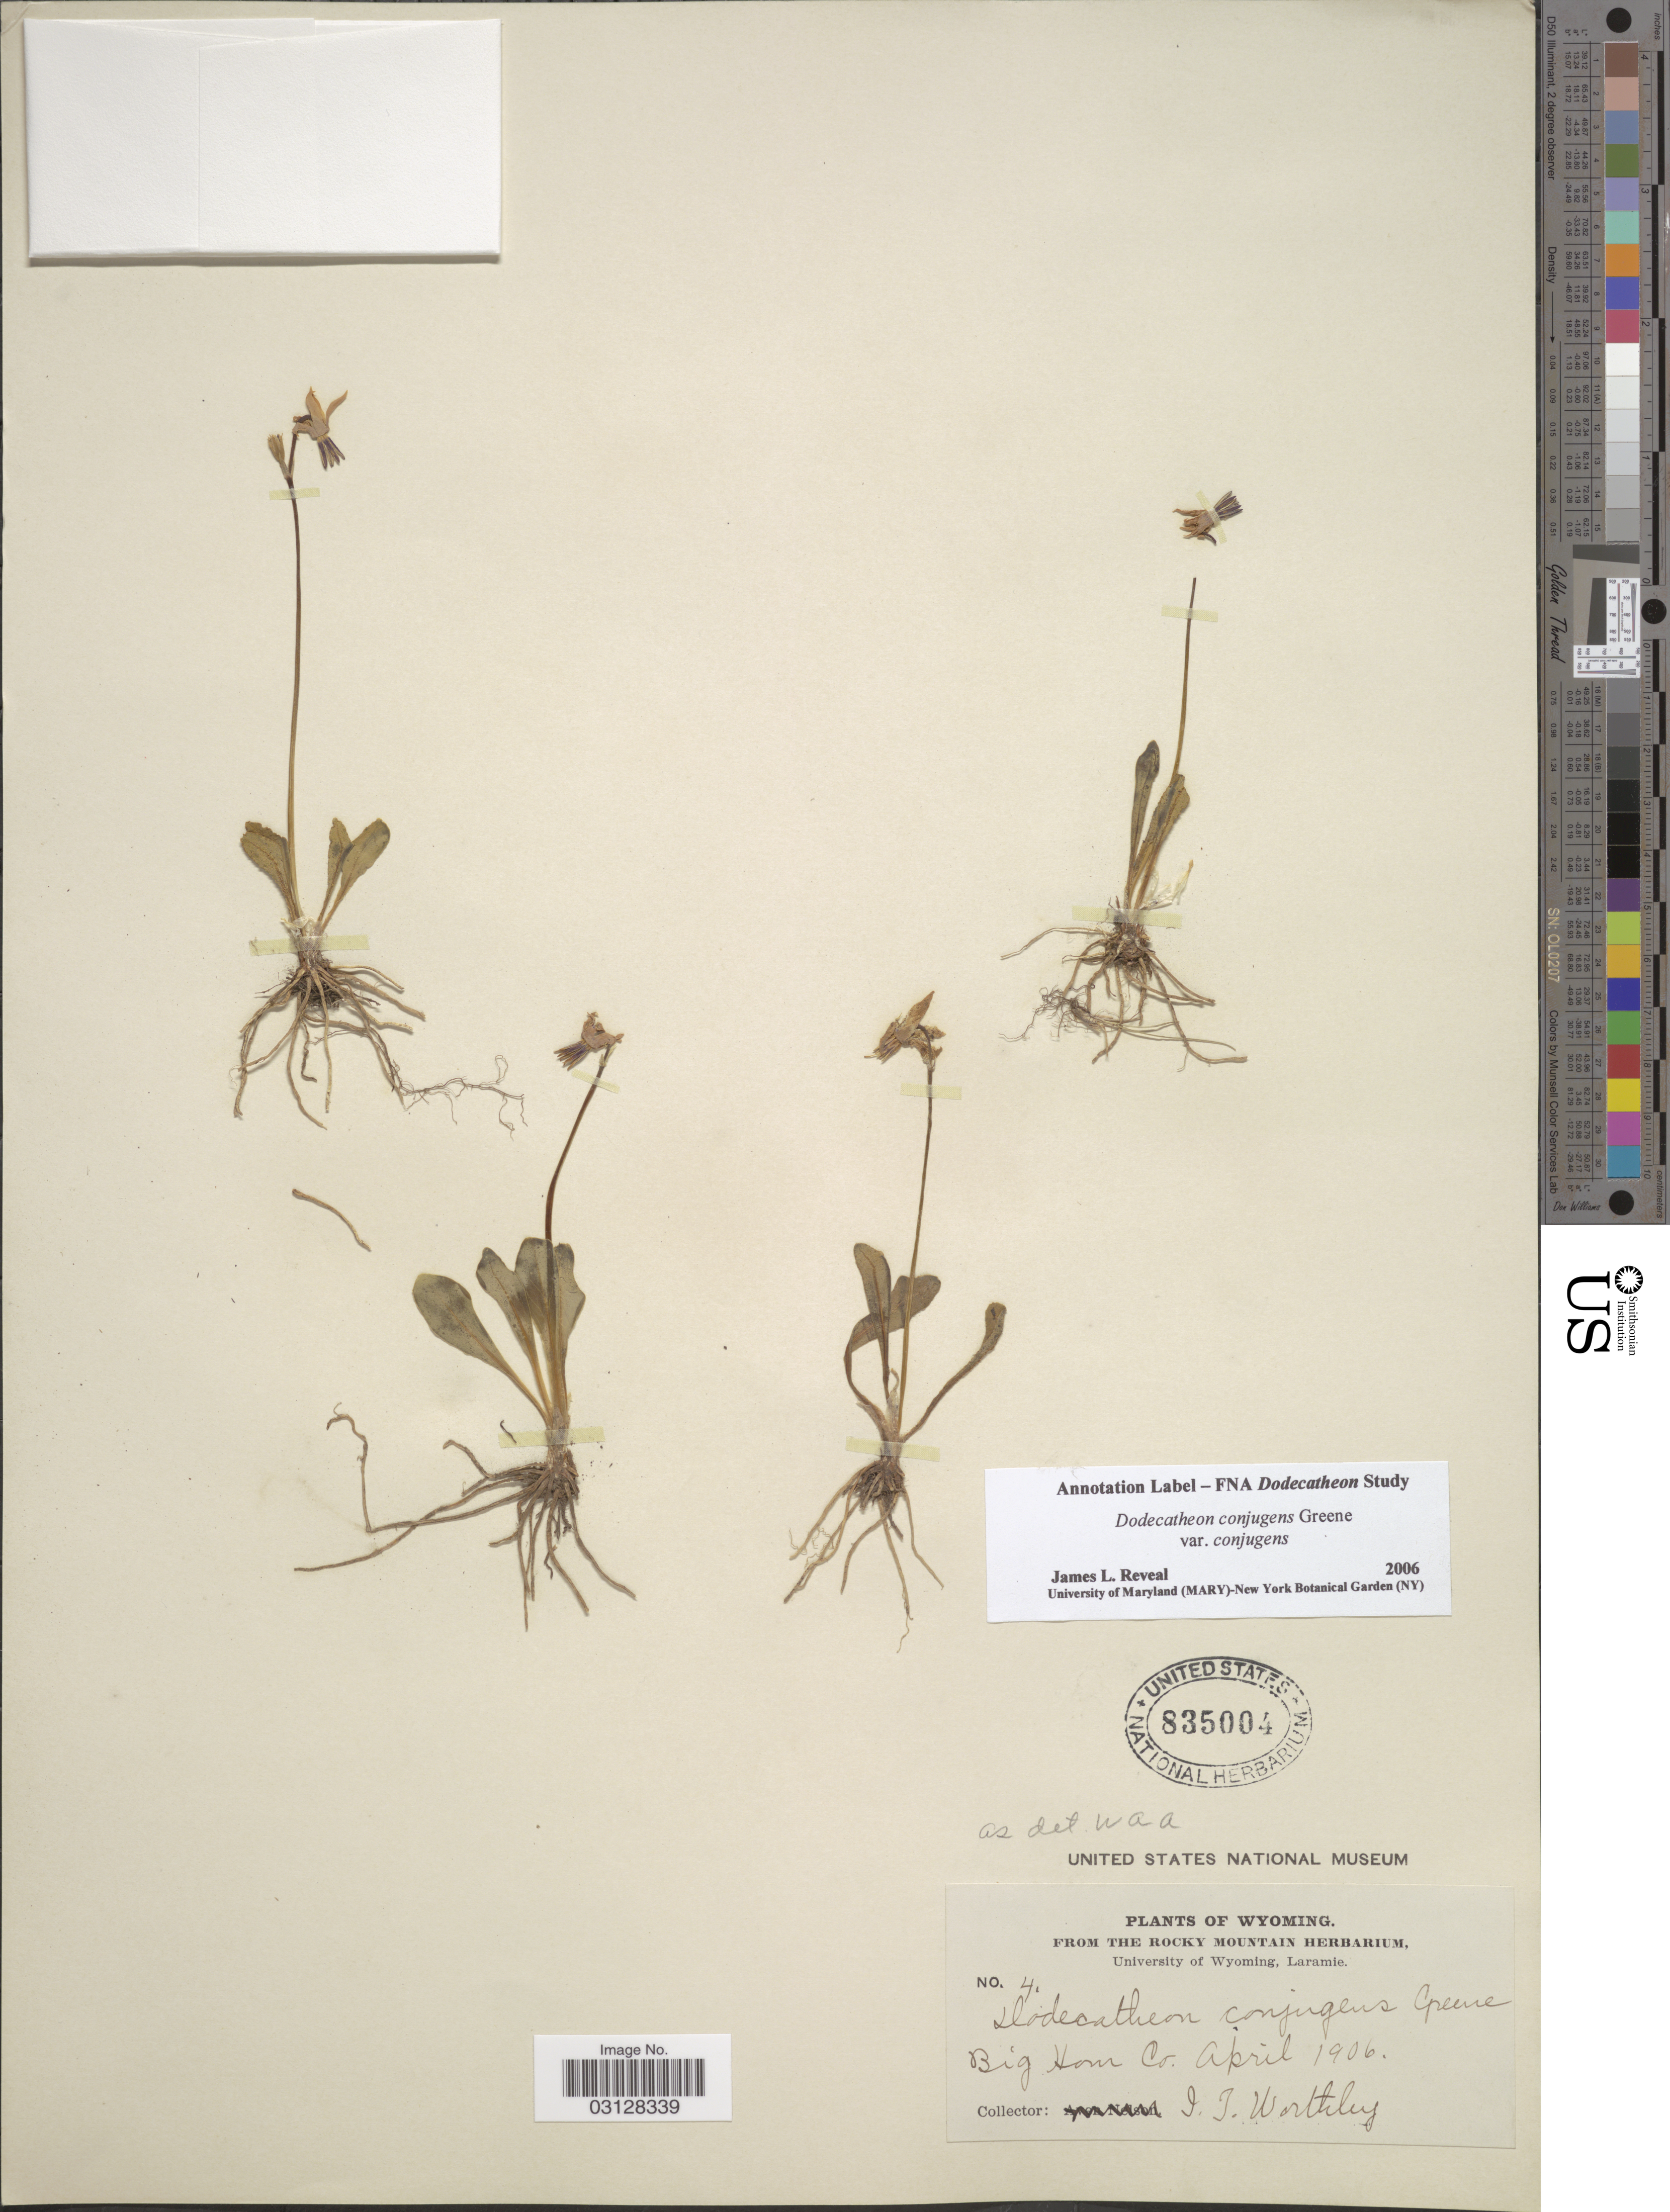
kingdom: Plantae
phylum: Tracheophyta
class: Magnoliopsida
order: Ericales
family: Primulaceae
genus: Dodecatheon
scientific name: Dodecatheon conjugens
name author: Greene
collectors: I. Worthley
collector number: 4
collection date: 1906-04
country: United States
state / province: Wyoming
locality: Big Horn Co.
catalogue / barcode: US 835004